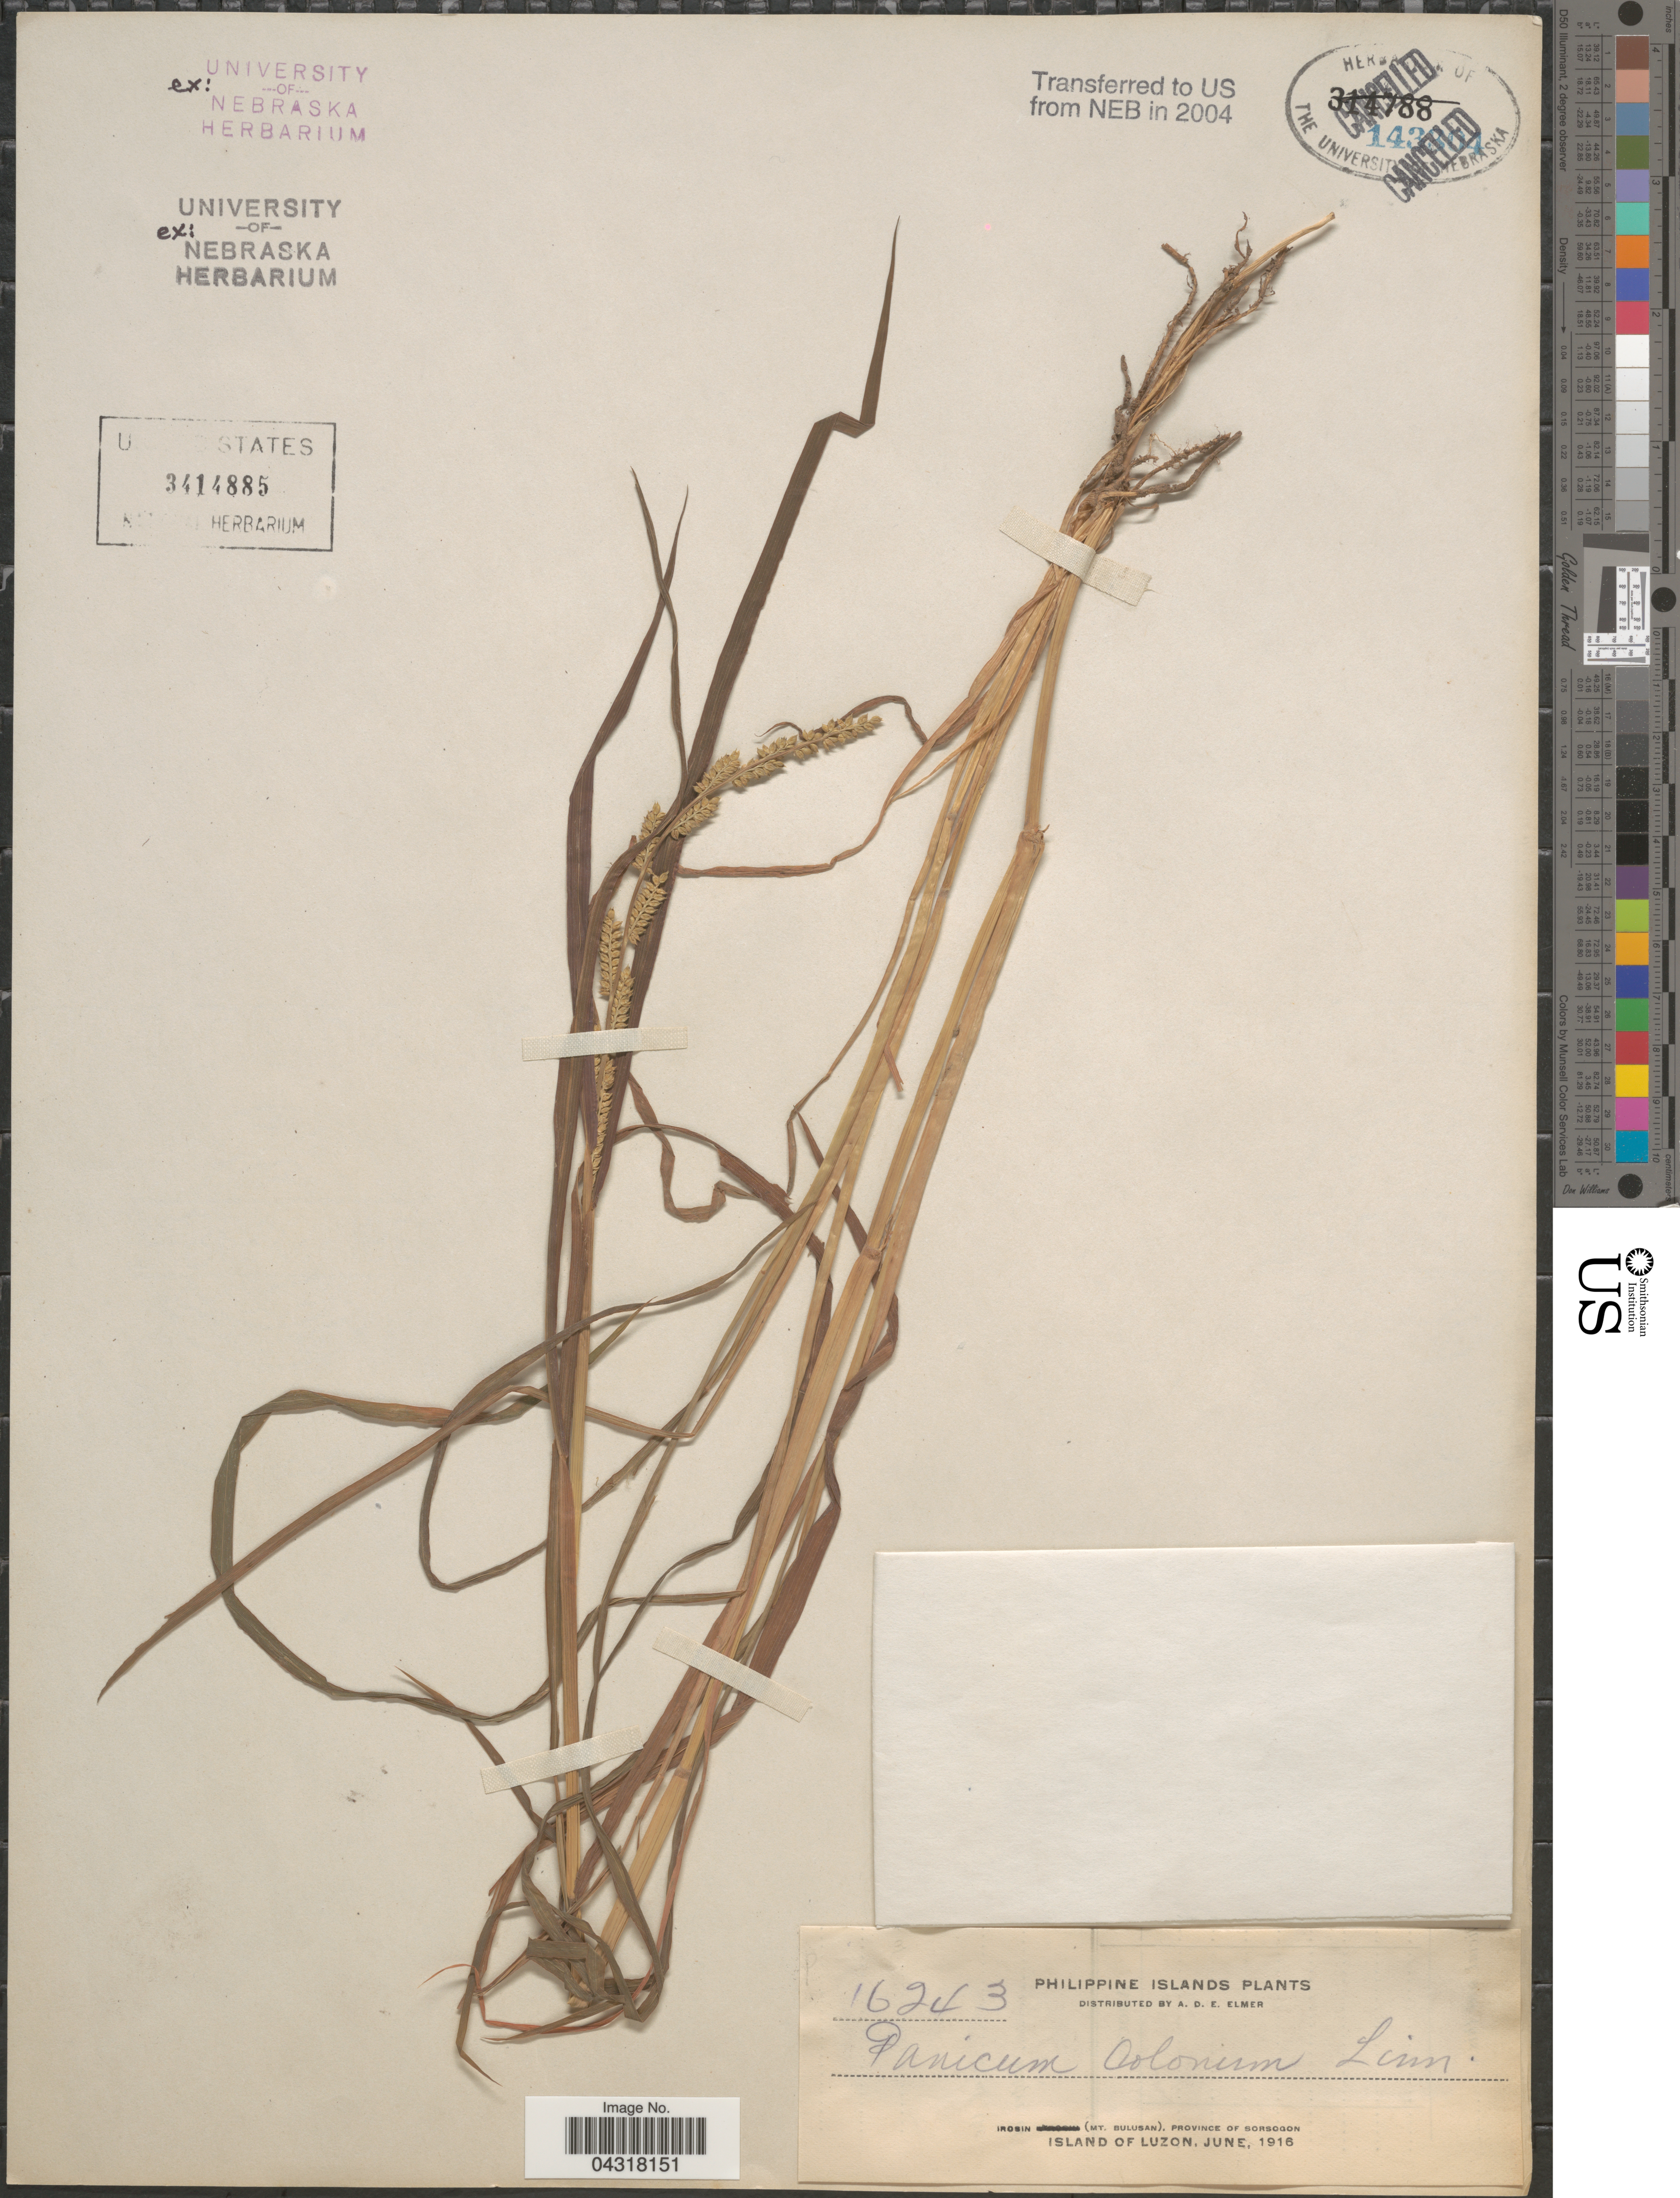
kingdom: Plantae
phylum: Tracheophyta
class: Liliopsida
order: Poales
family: Poaceae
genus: Echinochloa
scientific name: Echinochloa colona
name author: (L.) Link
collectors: A. D. E. Elmer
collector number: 16243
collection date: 1916-06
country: Philippines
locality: Irosin (Mt. Bulusan), Province of Sorsogon. Island of Luzon.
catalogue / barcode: US 3414885